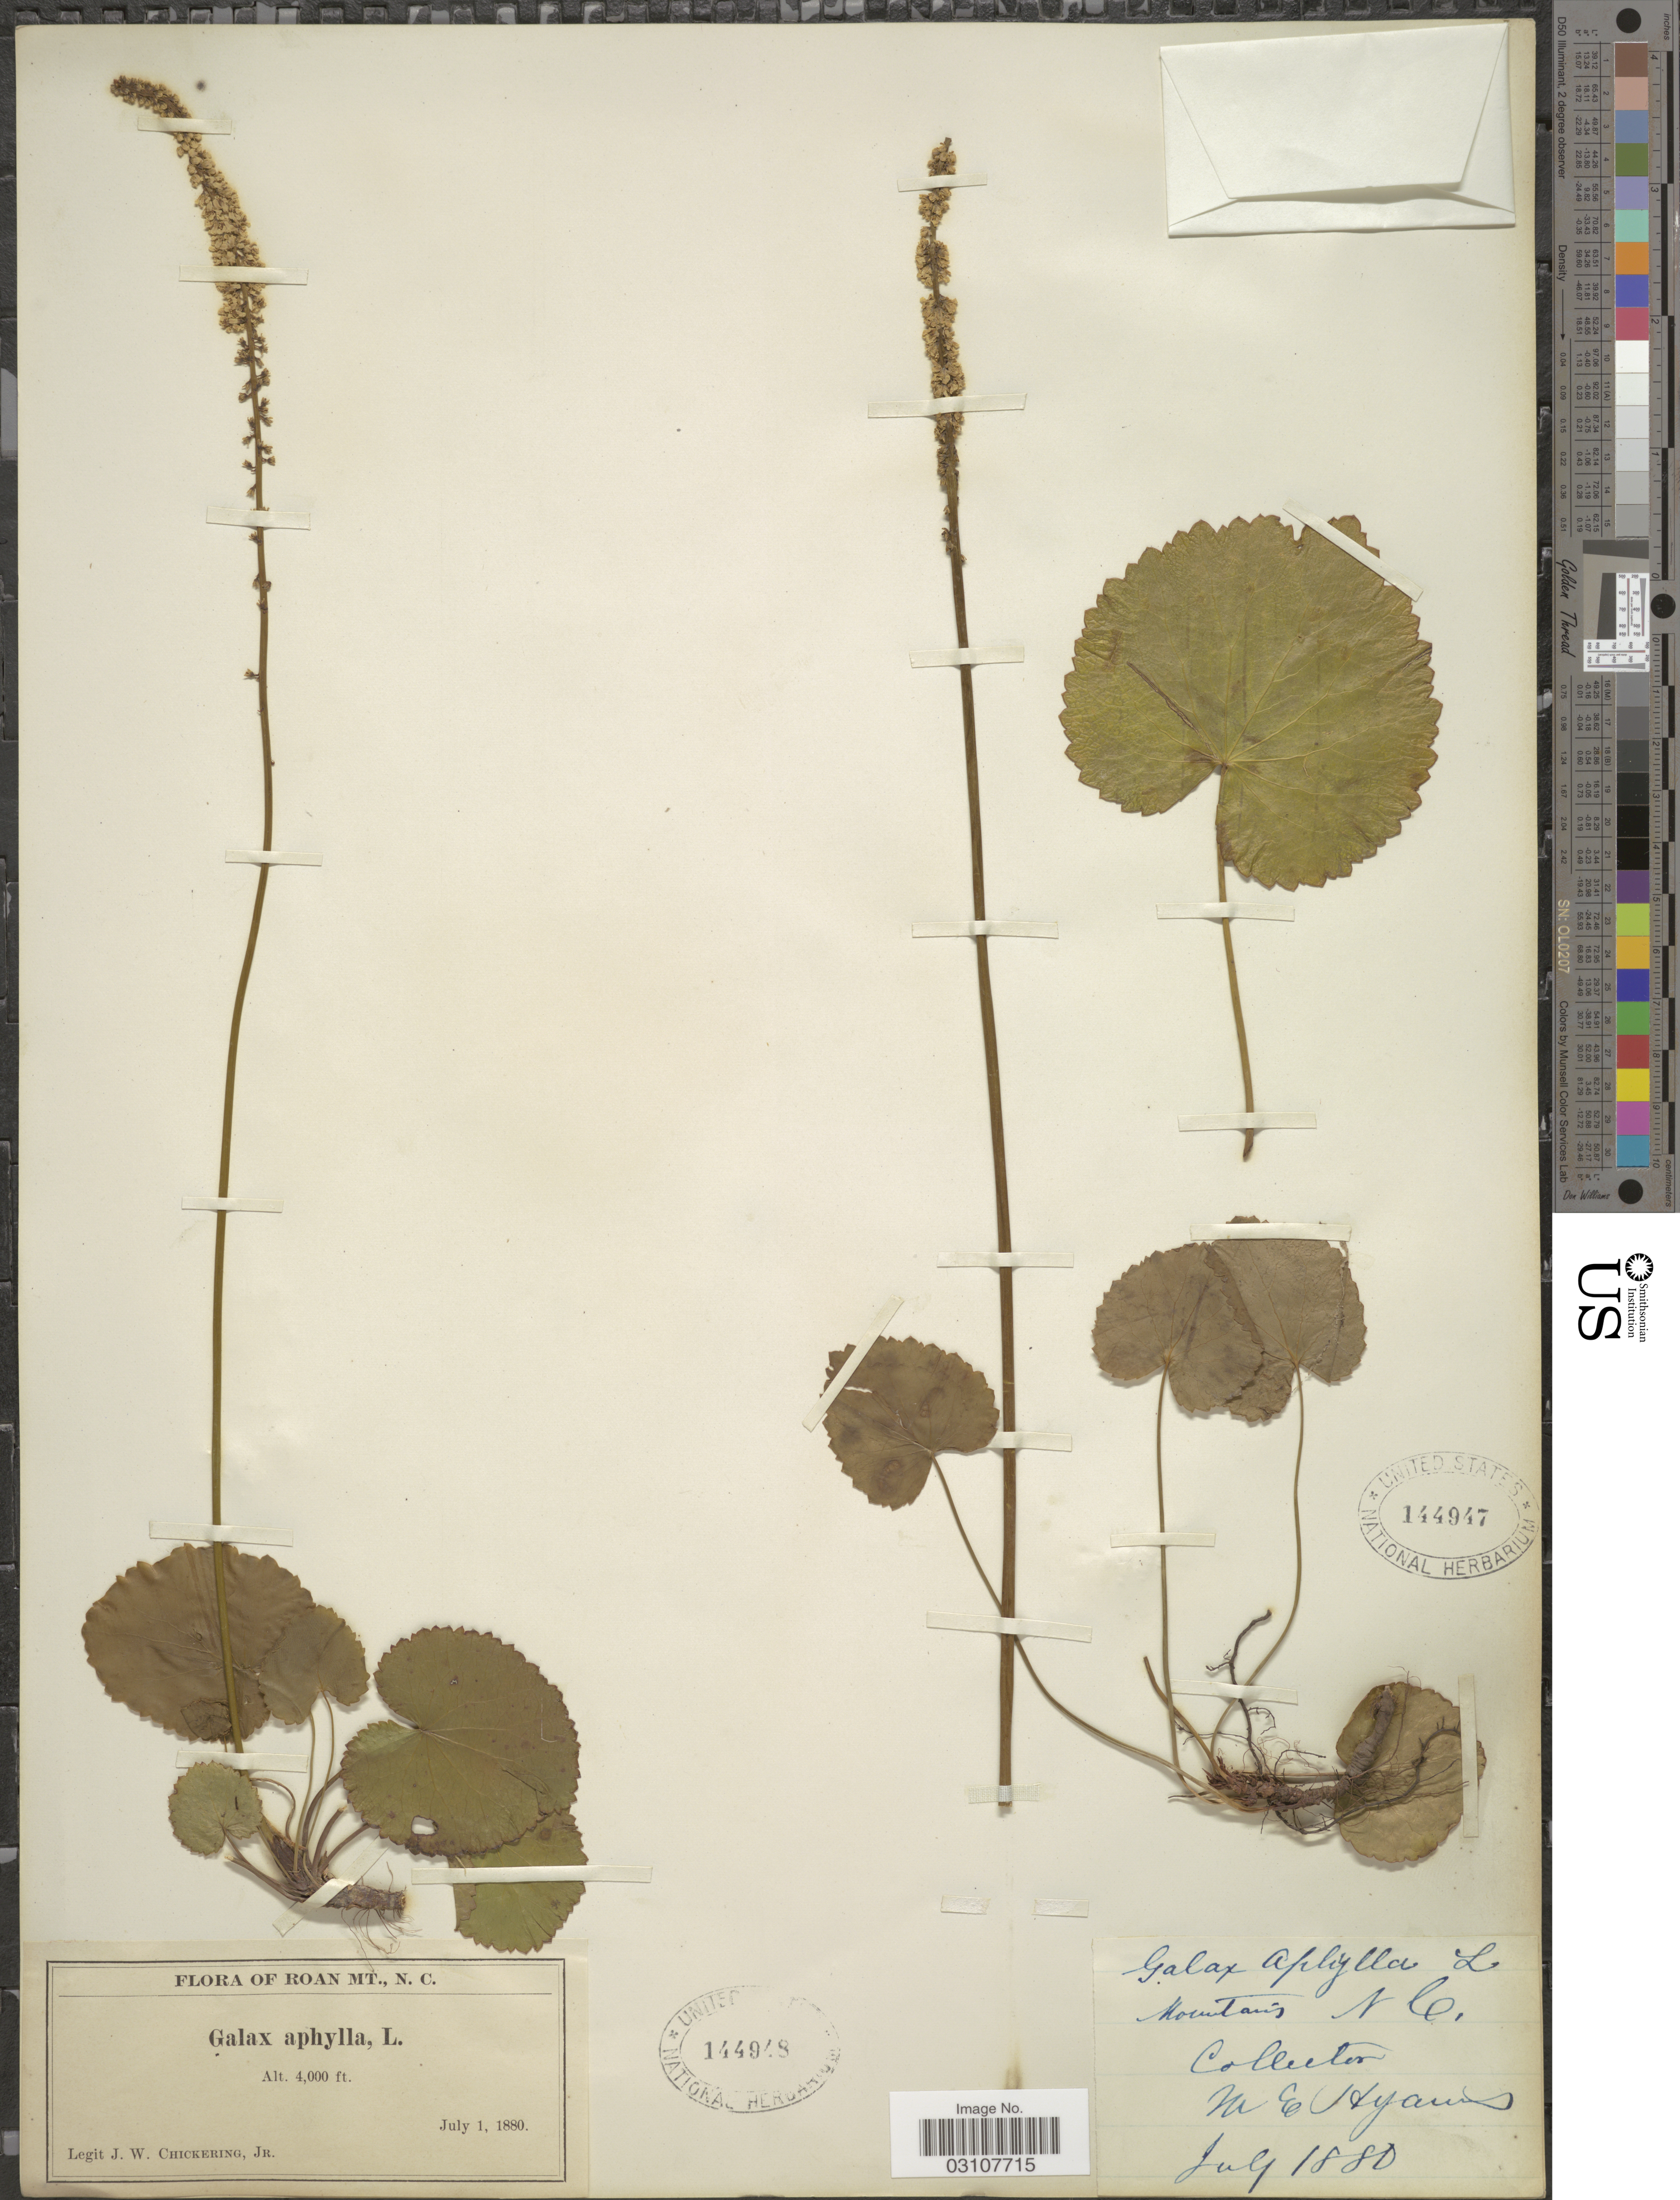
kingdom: Plantae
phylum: Tracheophyta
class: Magnoliopsida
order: Ericales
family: Diapensiaceae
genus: Galax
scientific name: Galax urceolata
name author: (Poir.) Brummitt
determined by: Gaynor, Michelle L., (FLAS), University of Florida (UNITED STATES)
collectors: M. E. Hyams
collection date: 1880-07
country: United States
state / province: North Carolina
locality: Mountains NC.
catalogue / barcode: US 144947-2